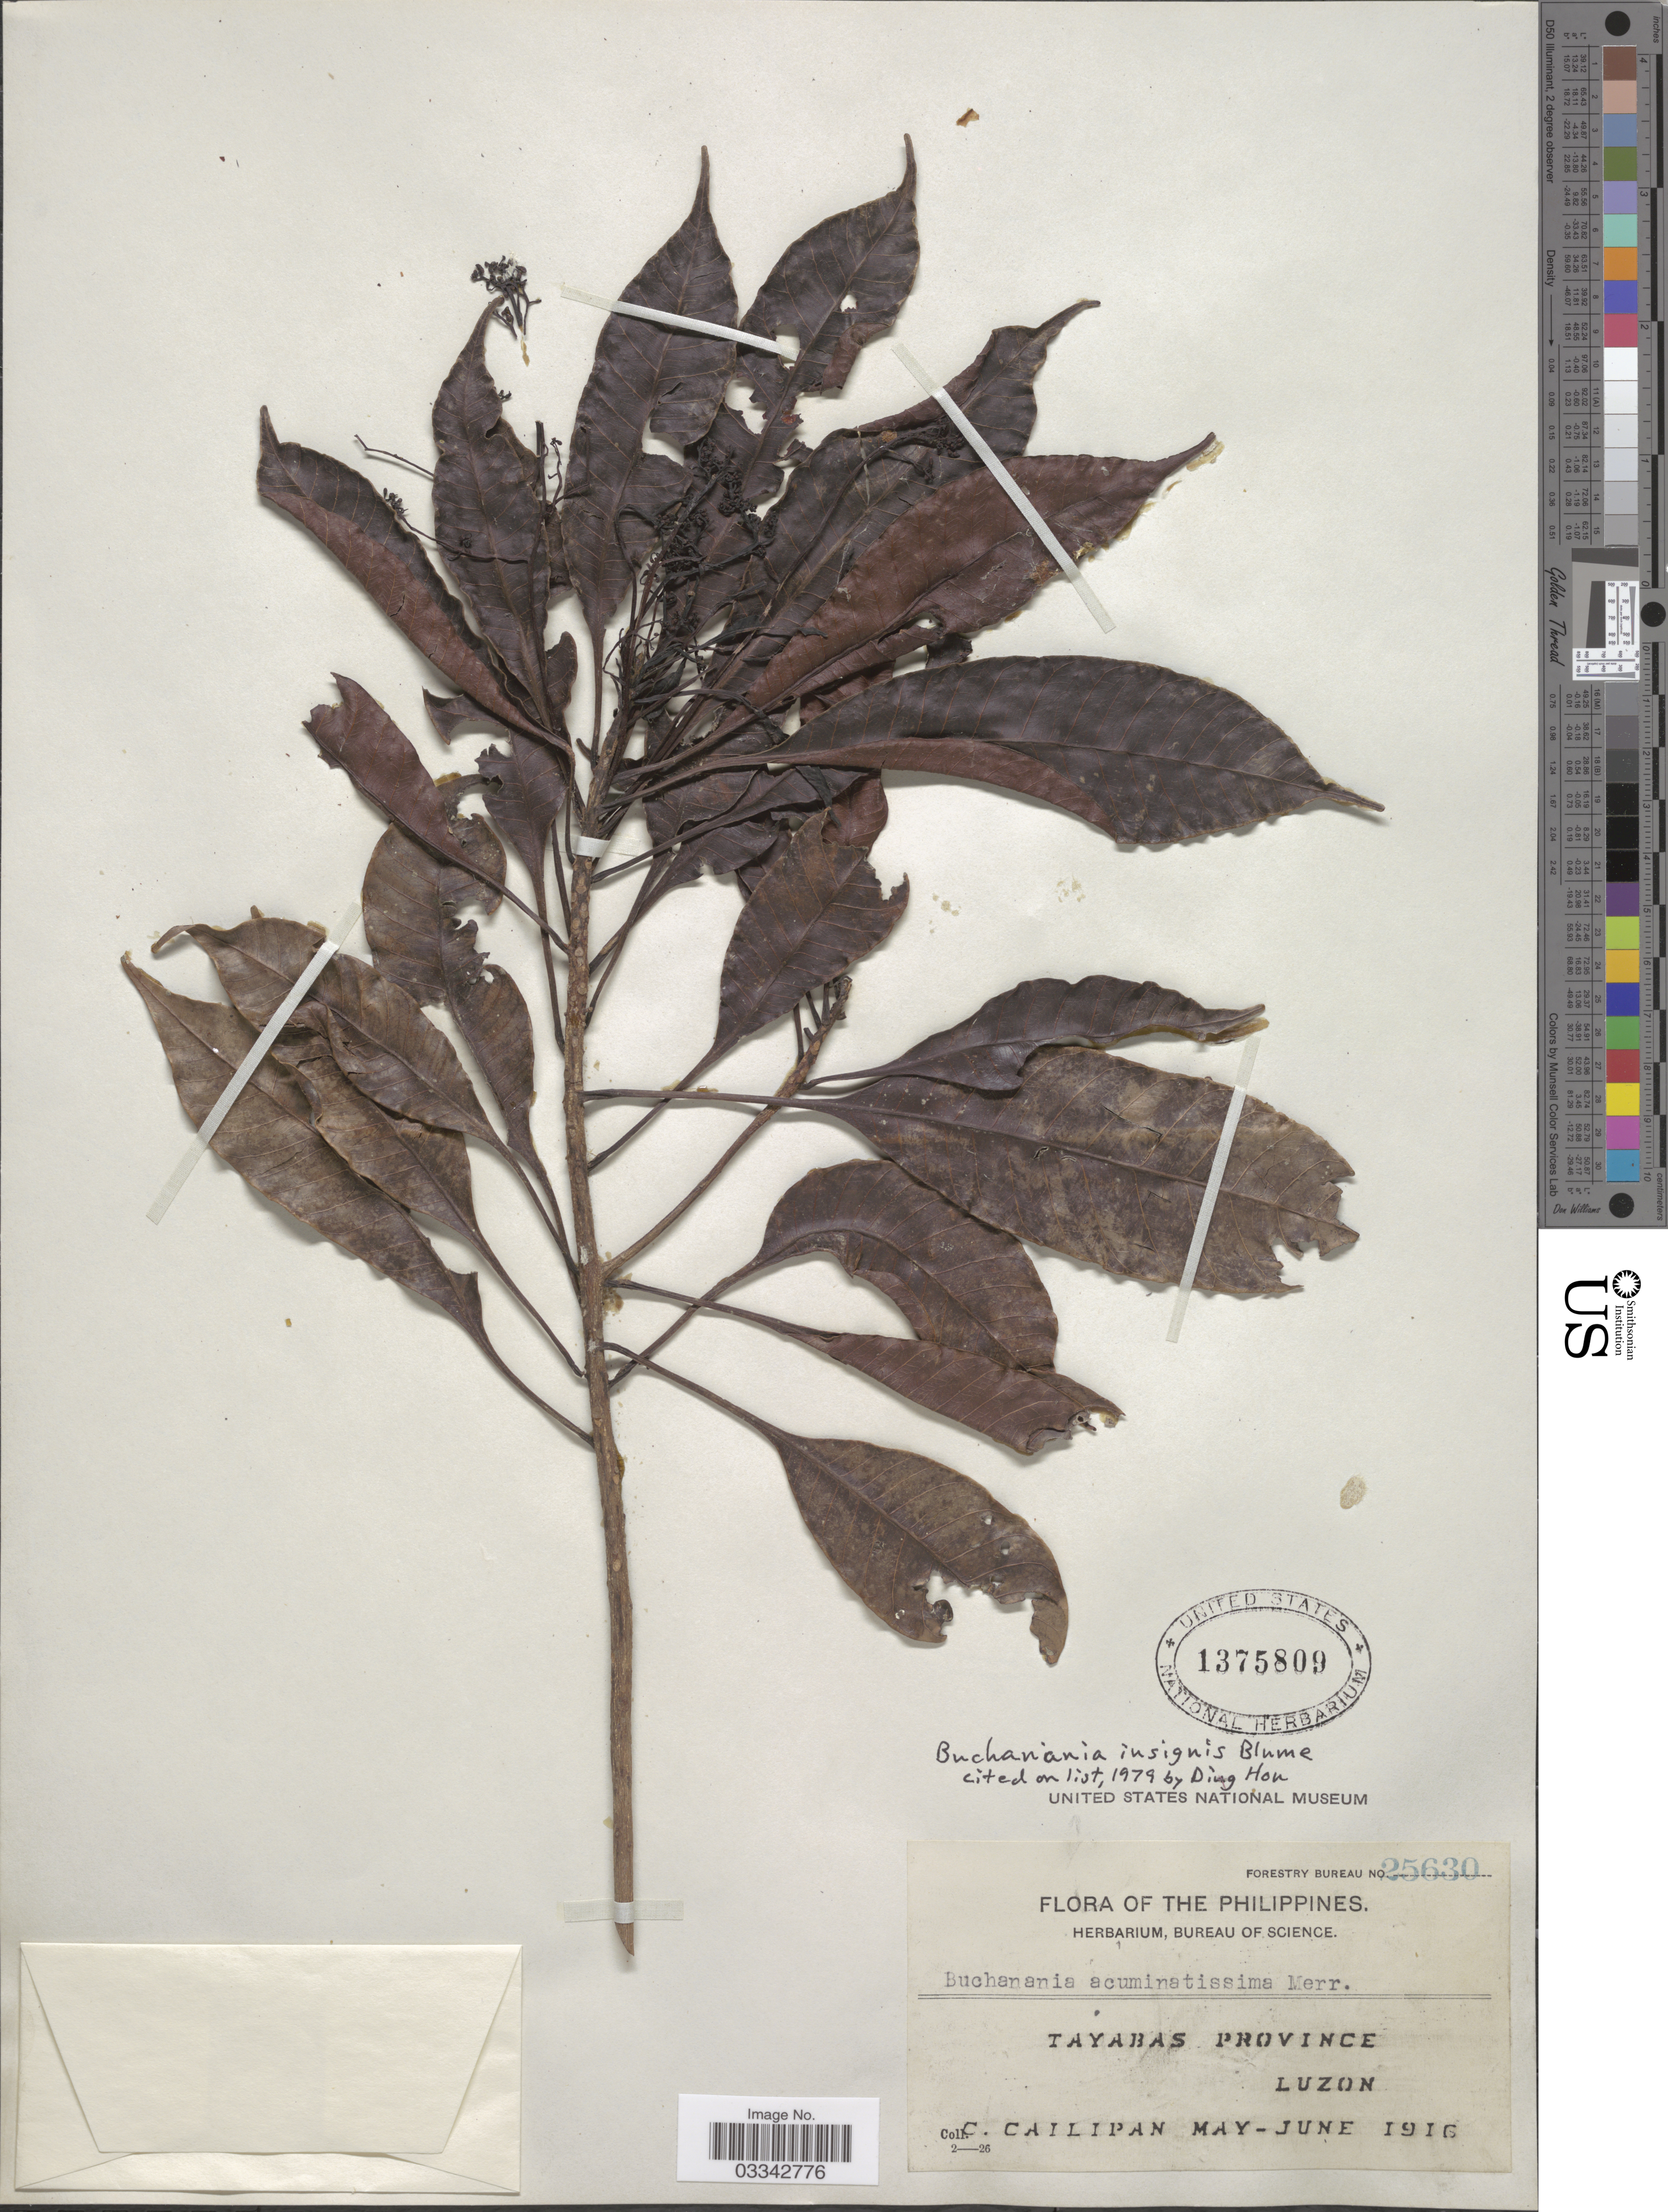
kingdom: Plantae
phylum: Tracheophyta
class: Magnoliopsida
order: Sapindales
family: Anacardiaceae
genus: Buchanania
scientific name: Buchanania insignis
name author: Blume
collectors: C. Cailipan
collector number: Forestry Bureau 25630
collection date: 1916-05/1916-06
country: Philippines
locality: Tayabas Province, Luzon.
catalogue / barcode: US 1375809